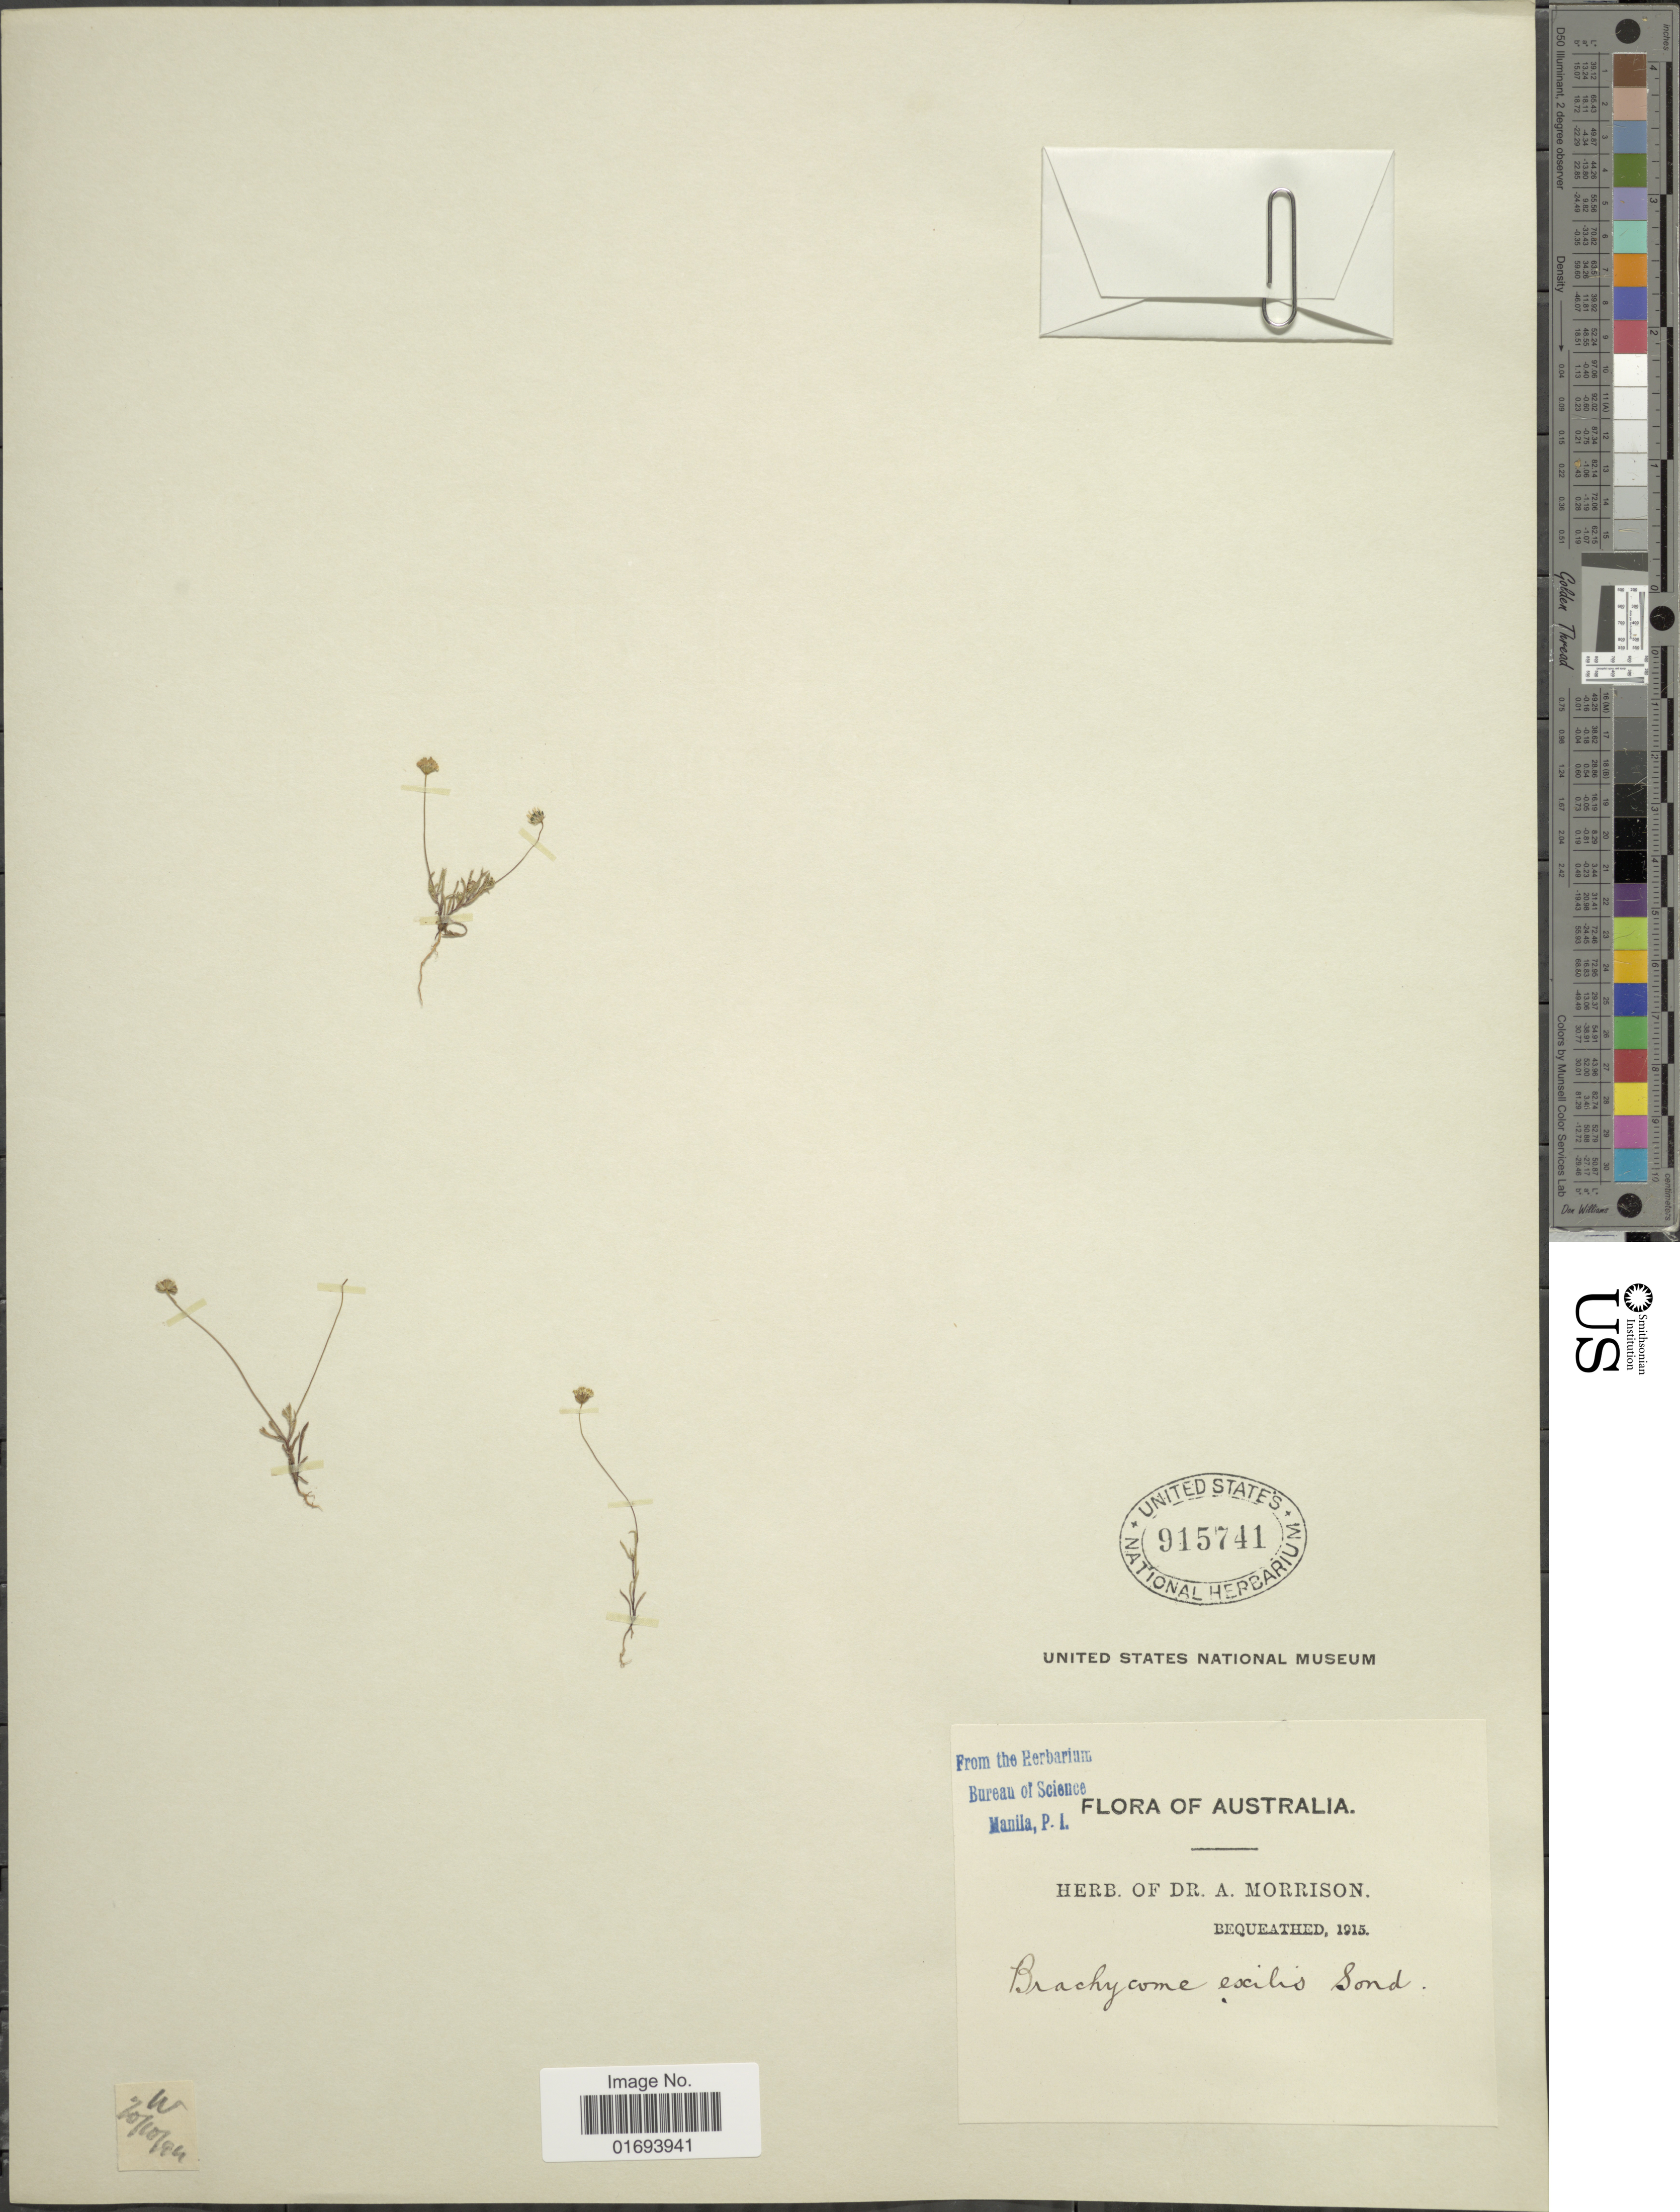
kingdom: Plantae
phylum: Tracheophyta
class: Magnoliopsida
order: Asterales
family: Asteraceae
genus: Brachyscome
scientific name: Brachyscome exilis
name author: Sond.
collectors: ex herb. Dr. A. Morrison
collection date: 1915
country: Australia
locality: Australia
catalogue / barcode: US 915741